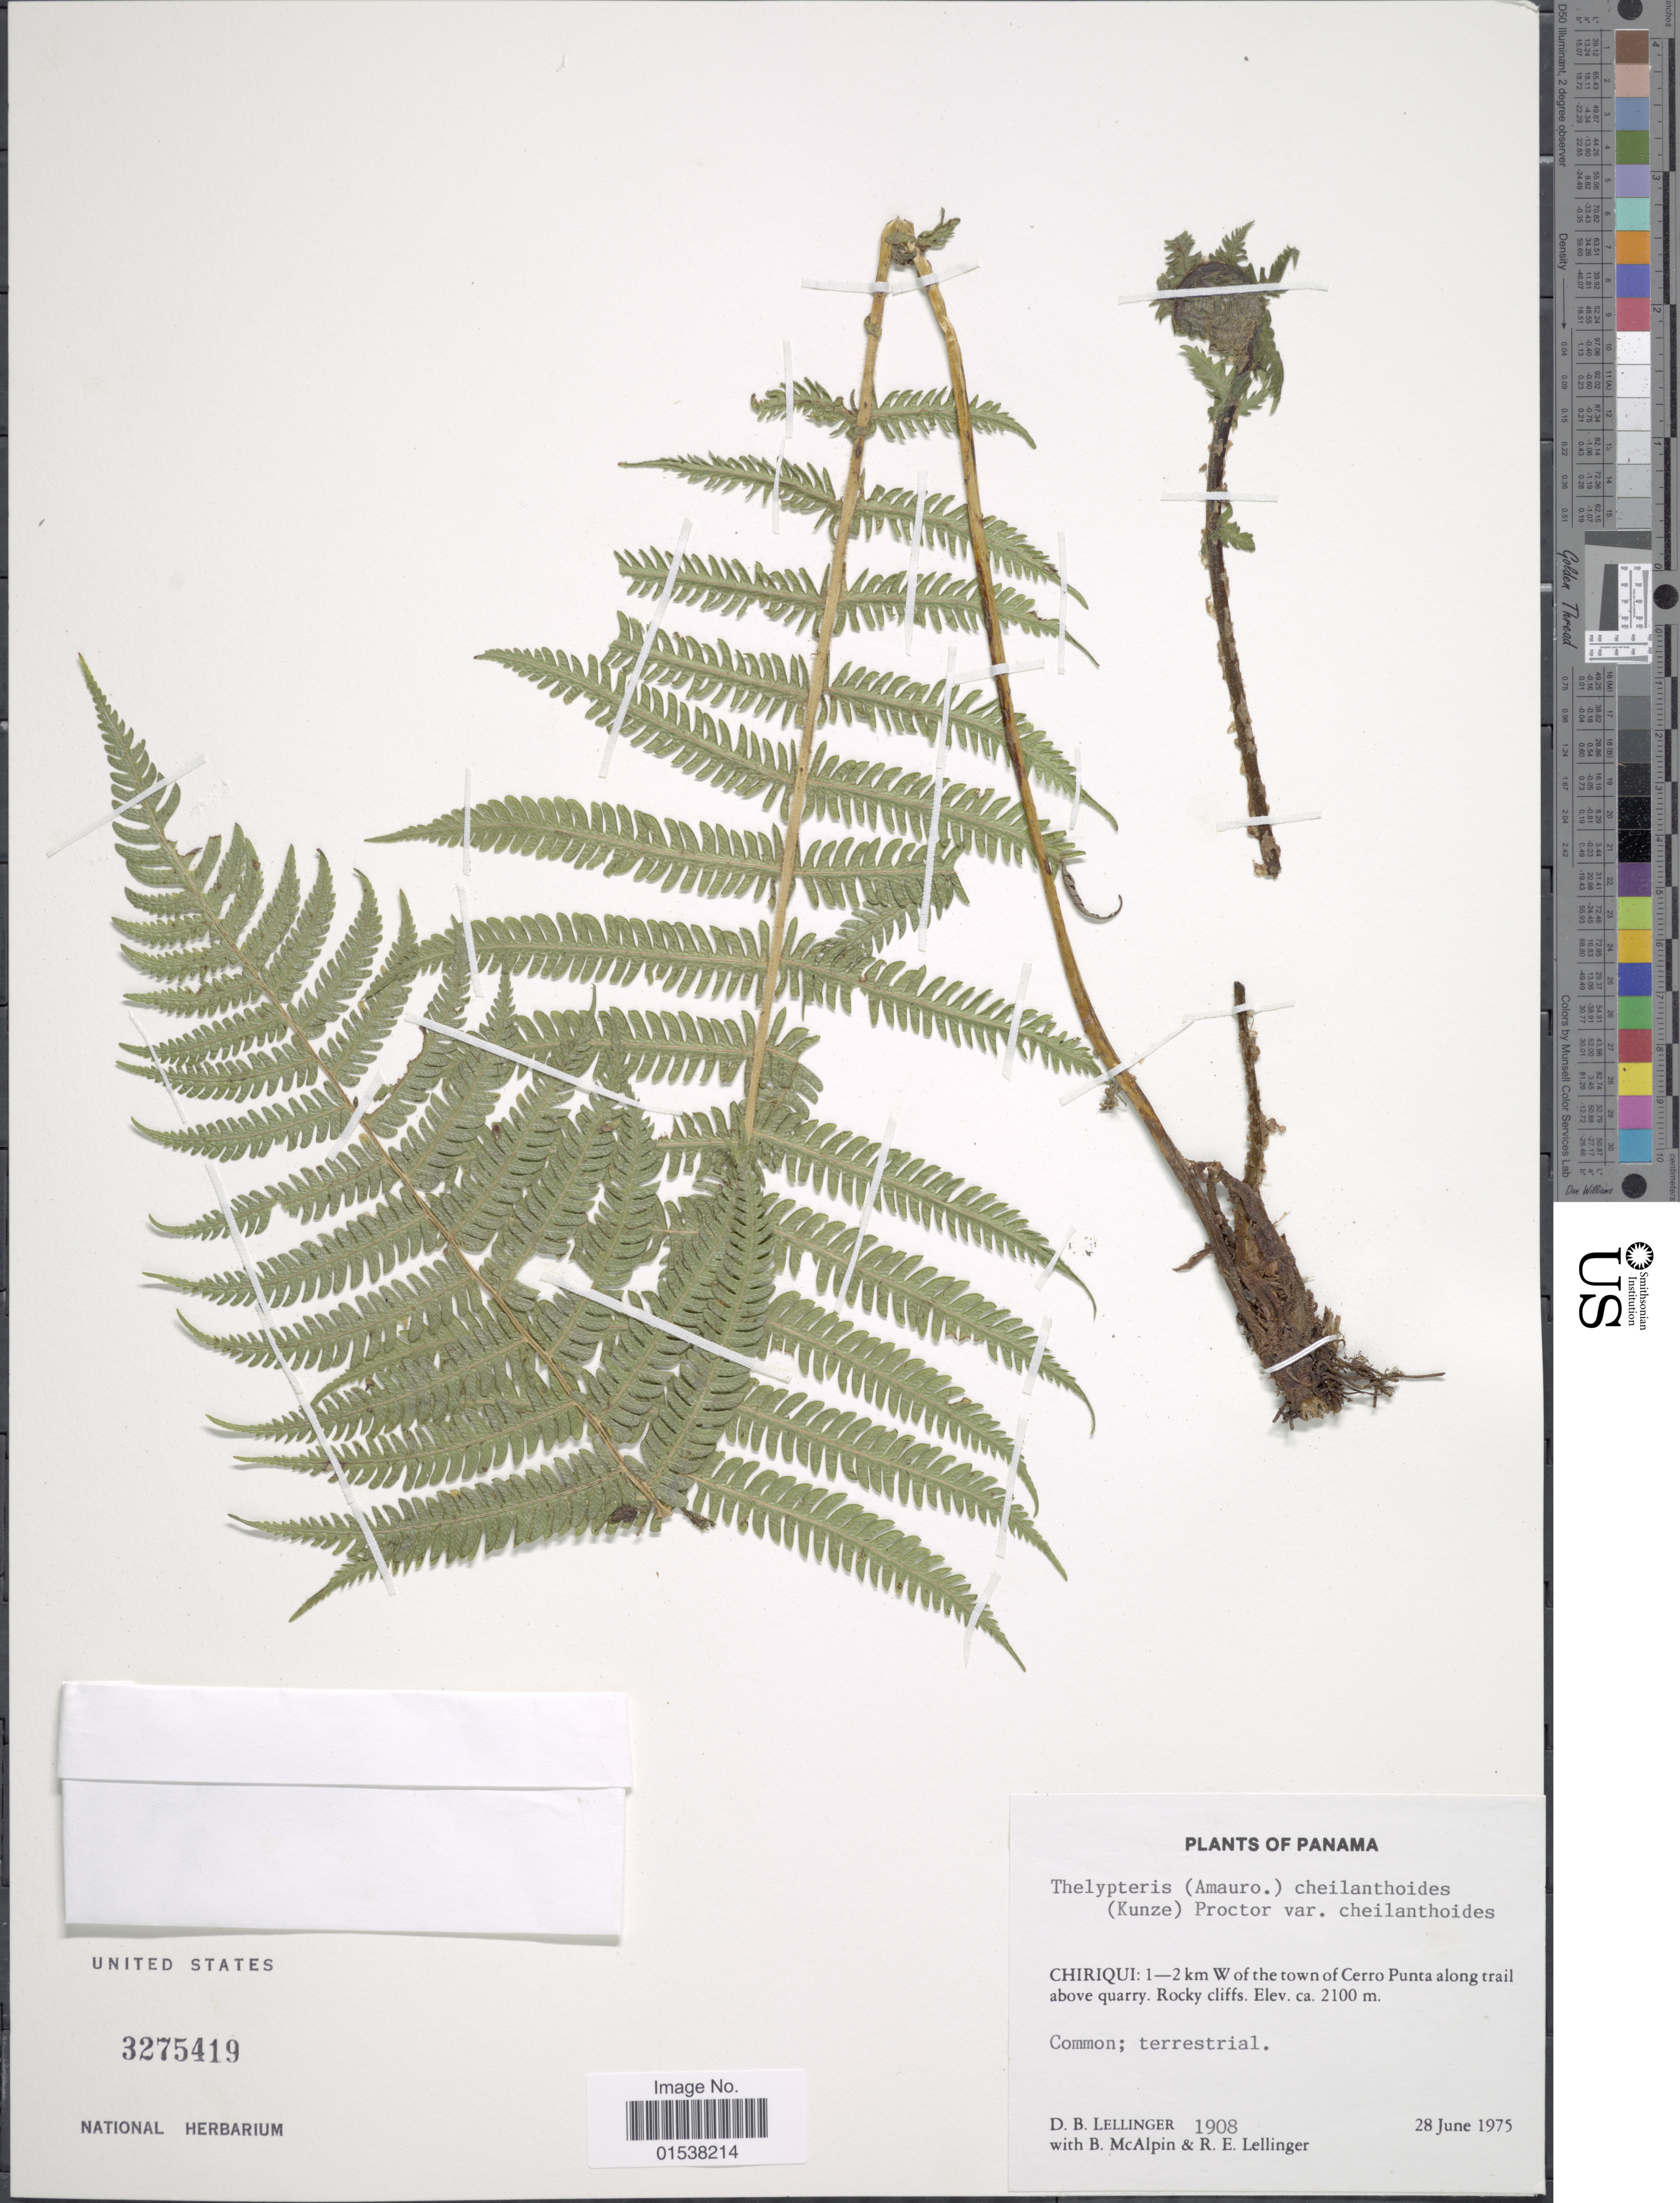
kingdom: Plantae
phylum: Tracheophyta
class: Polypodiopsida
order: Polypodiales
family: Thelypteridaceae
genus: Amauropelta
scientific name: Amauropelta cheilanthoides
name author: (Kunze) Á. Löve & D. Löve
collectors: D. B. Lellinger, B. McAlpin & R. E. Lellinger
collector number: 1908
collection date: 1975-06-28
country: Panama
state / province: Chiriqui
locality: Chiriqui: 1-2 km W of the town of Cerro Punta along trail above quarry, rocky cliifs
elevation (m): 2100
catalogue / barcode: US 3275419